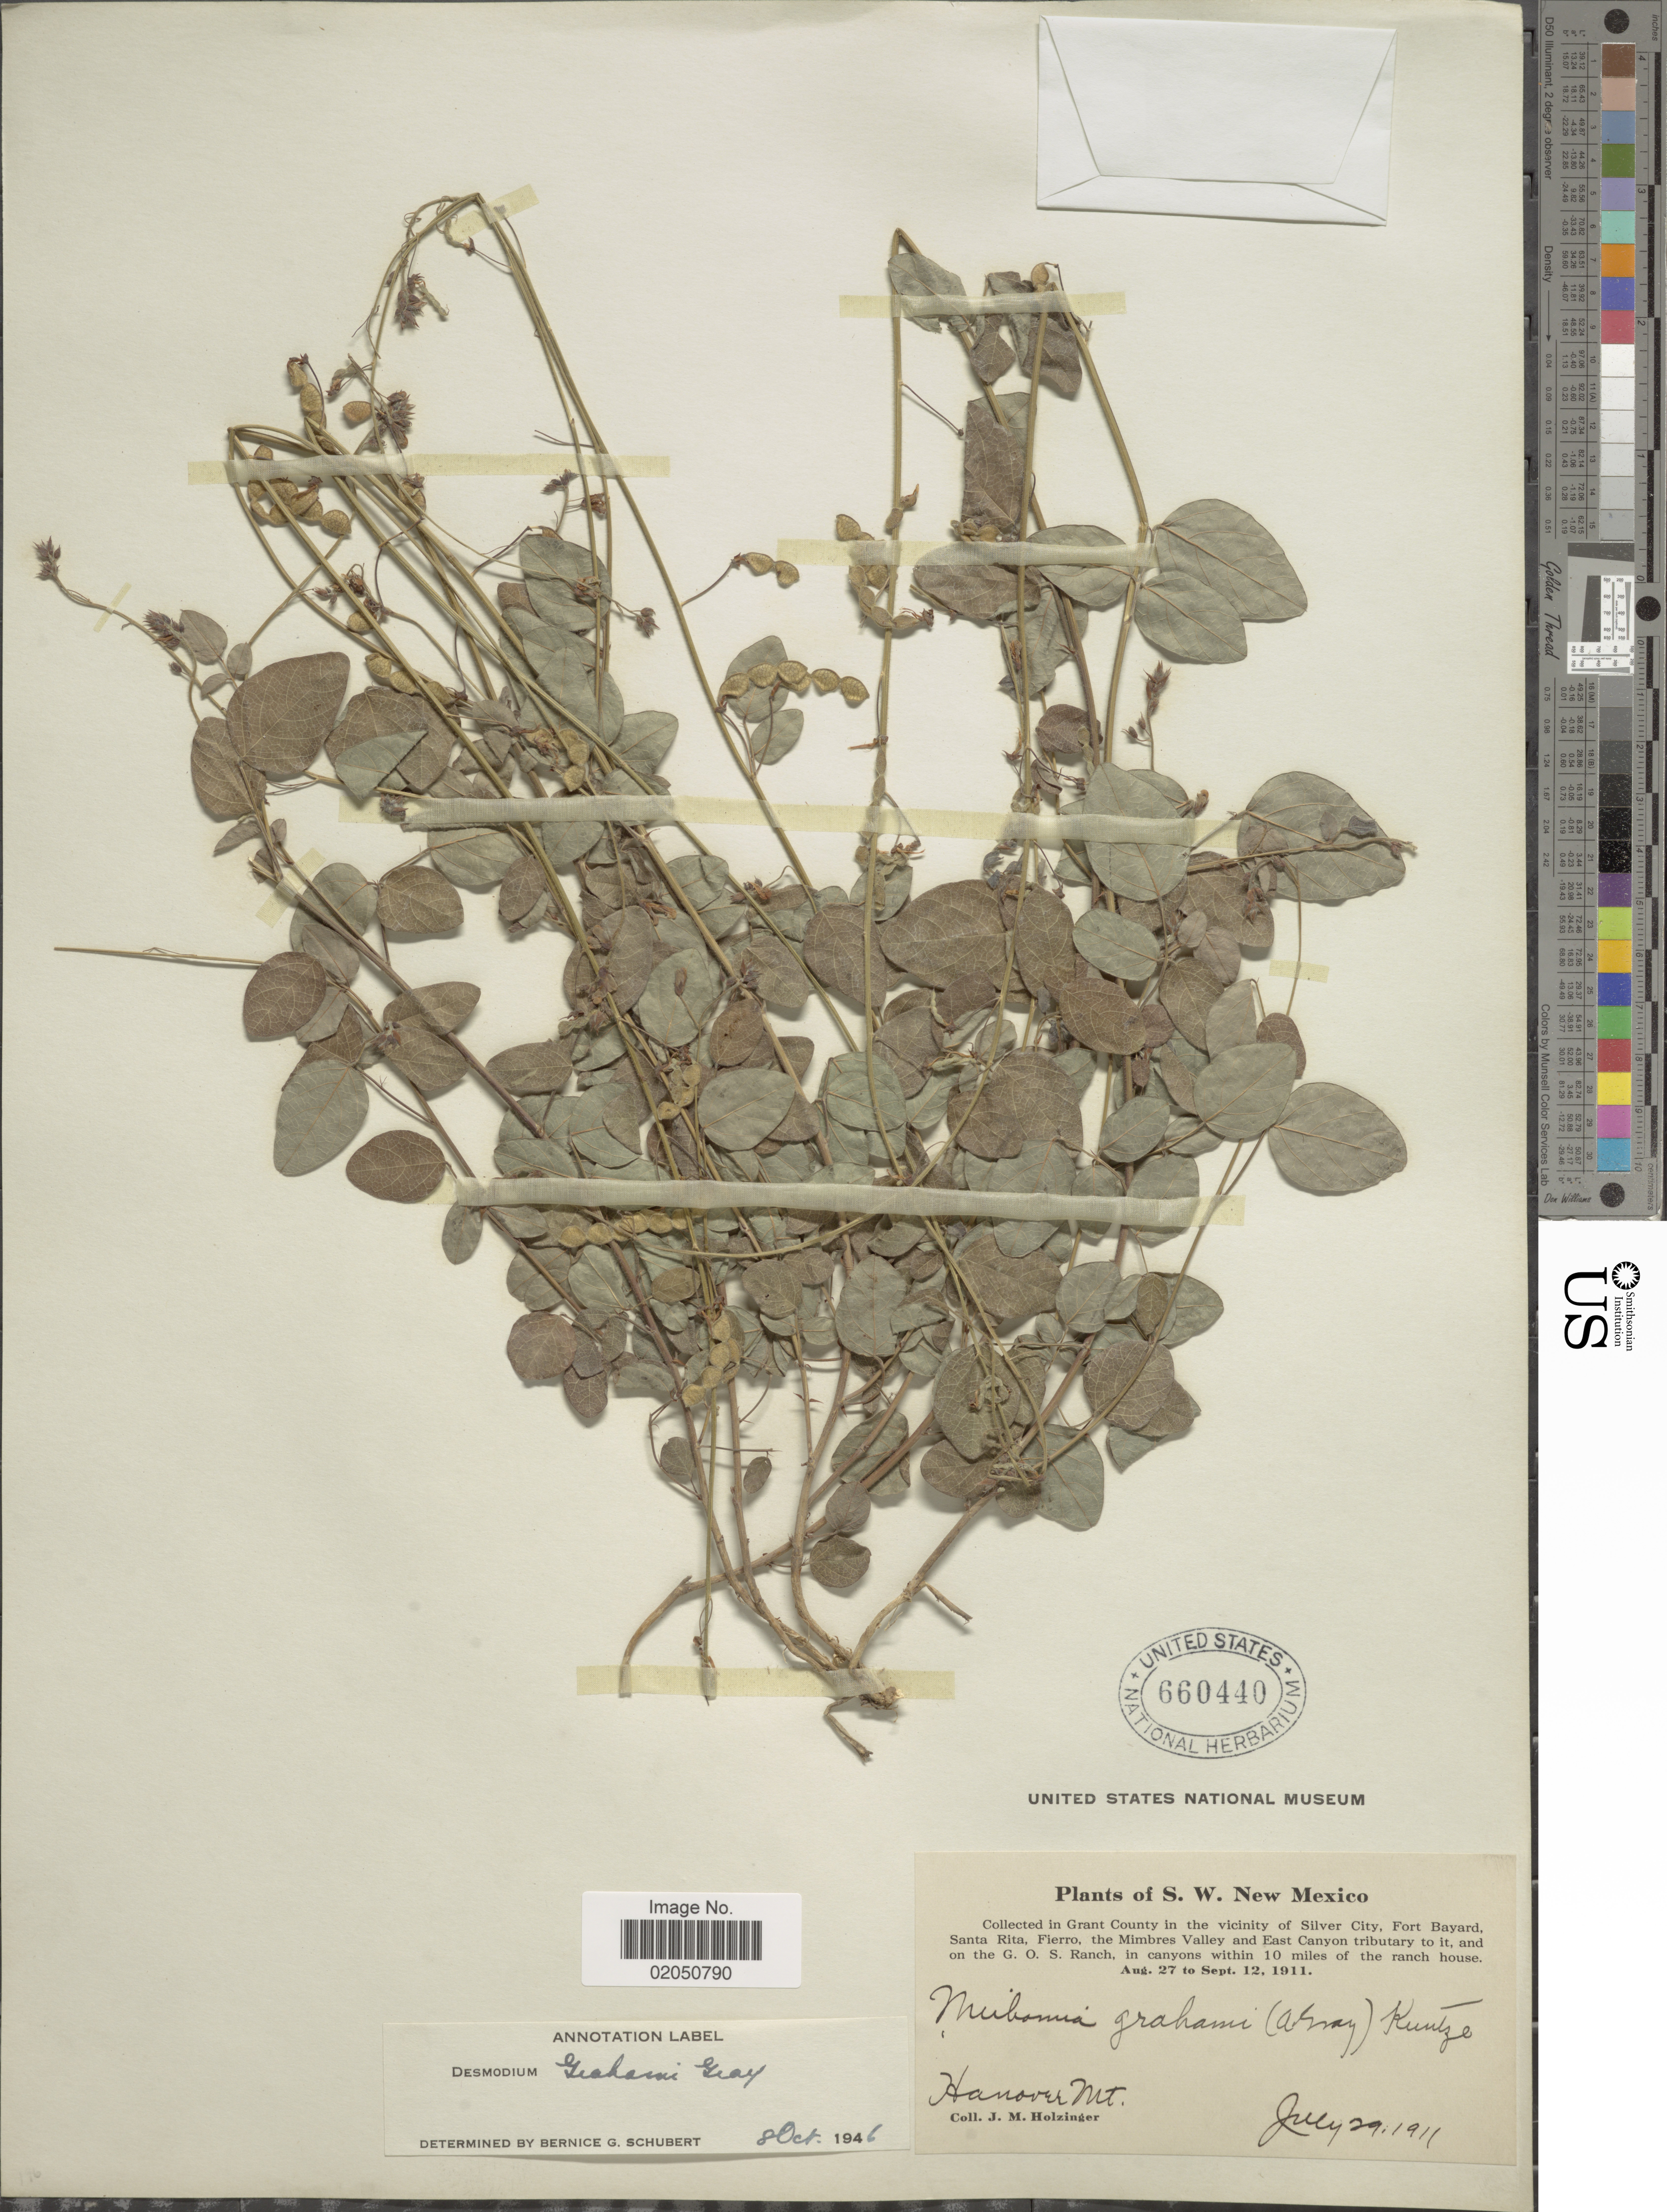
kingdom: Plantae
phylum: Tracheophyta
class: Magnoliopsida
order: Fabales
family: Fabaceae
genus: Desmodium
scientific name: Desmodium grahamii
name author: A. Gray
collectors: J. M. Holzinger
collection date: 1911-08-27/1911-09-12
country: United States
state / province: New Mexico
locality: S.W. New Mexico, In Grant County in the vicinity of Silver City, Fort Bayard, Santa Rita, Fierro, the Mimbres Valley and Easr Canyon tributary to it, and on the G.O.S. Ranch, in canyons within 10 miles of the ranch house, Hanover Mt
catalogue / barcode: US 660440